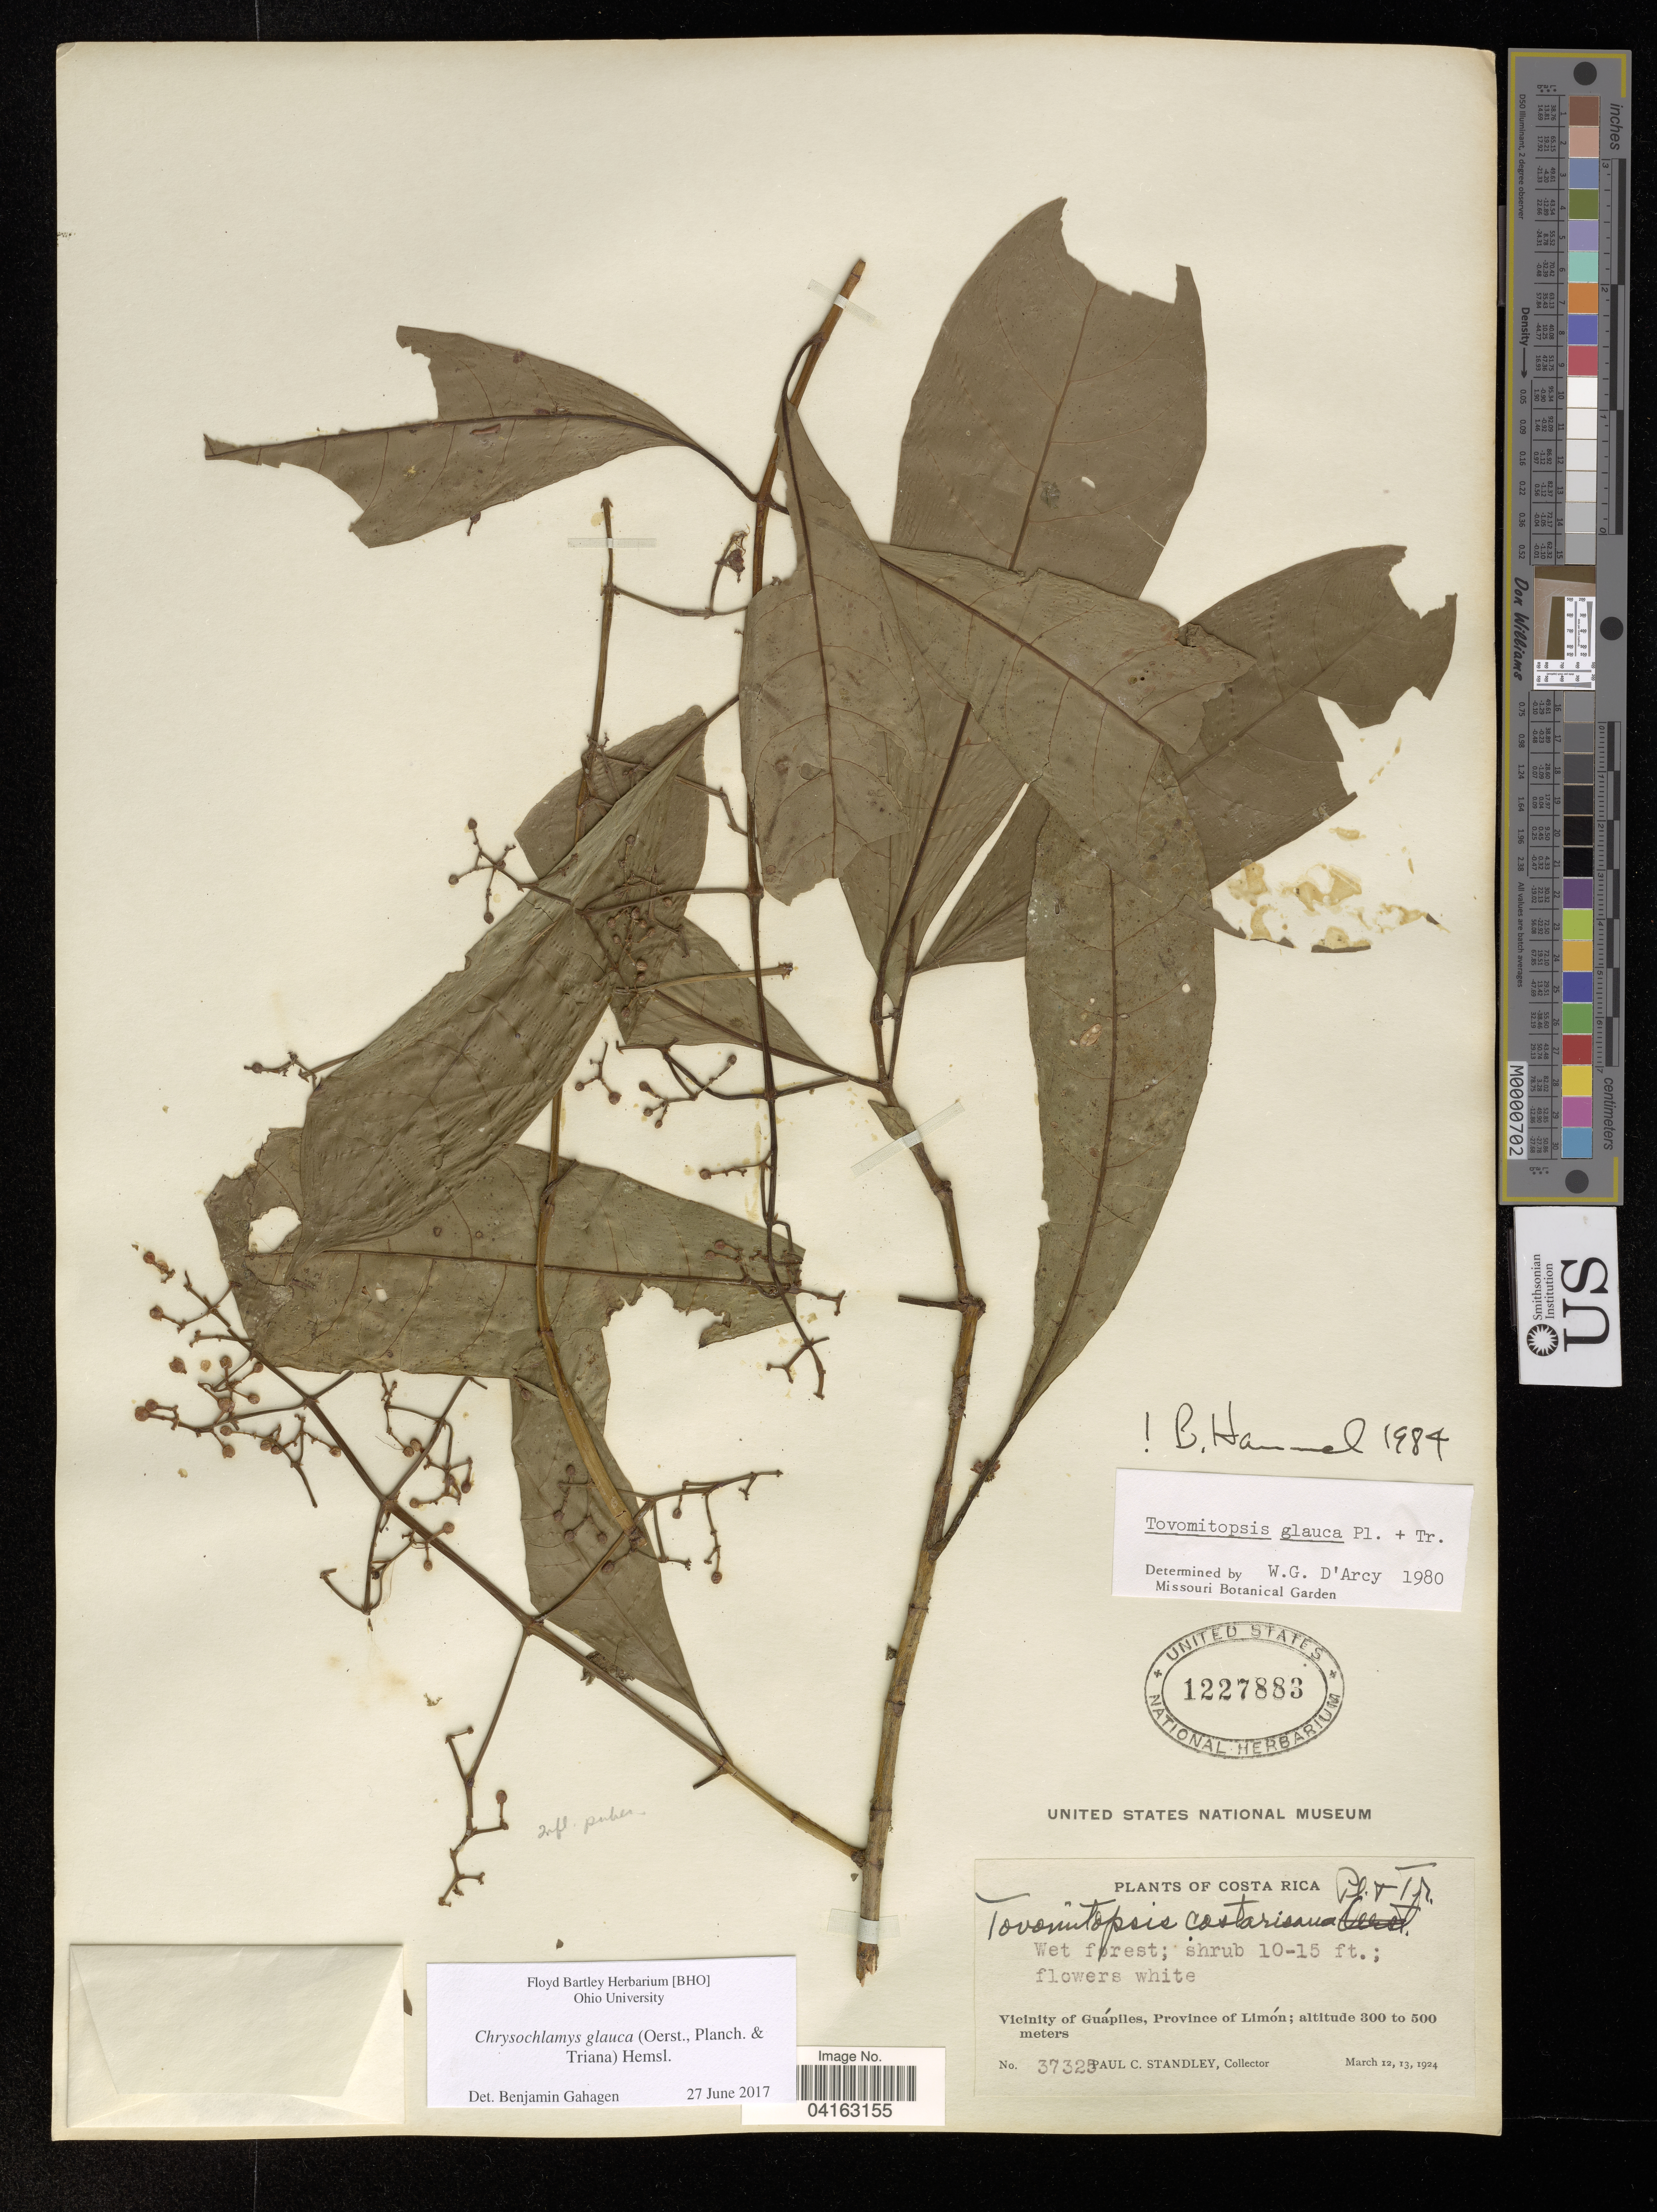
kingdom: Plantae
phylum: Tracheophyta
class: Magnoliopsida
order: Malpighiales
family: Clusiaceae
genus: Chrysochlamys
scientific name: Chrysochlamys glauca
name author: (Oerst. ex Planch. & Triana) Hemsl.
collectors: P. C. Standley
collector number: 37325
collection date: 1924-03-12/1924-03-13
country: Costa Rica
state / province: Limón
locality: Vicinity of Guápiles, Province of Limón.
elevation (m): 300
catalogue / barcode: US 1227883